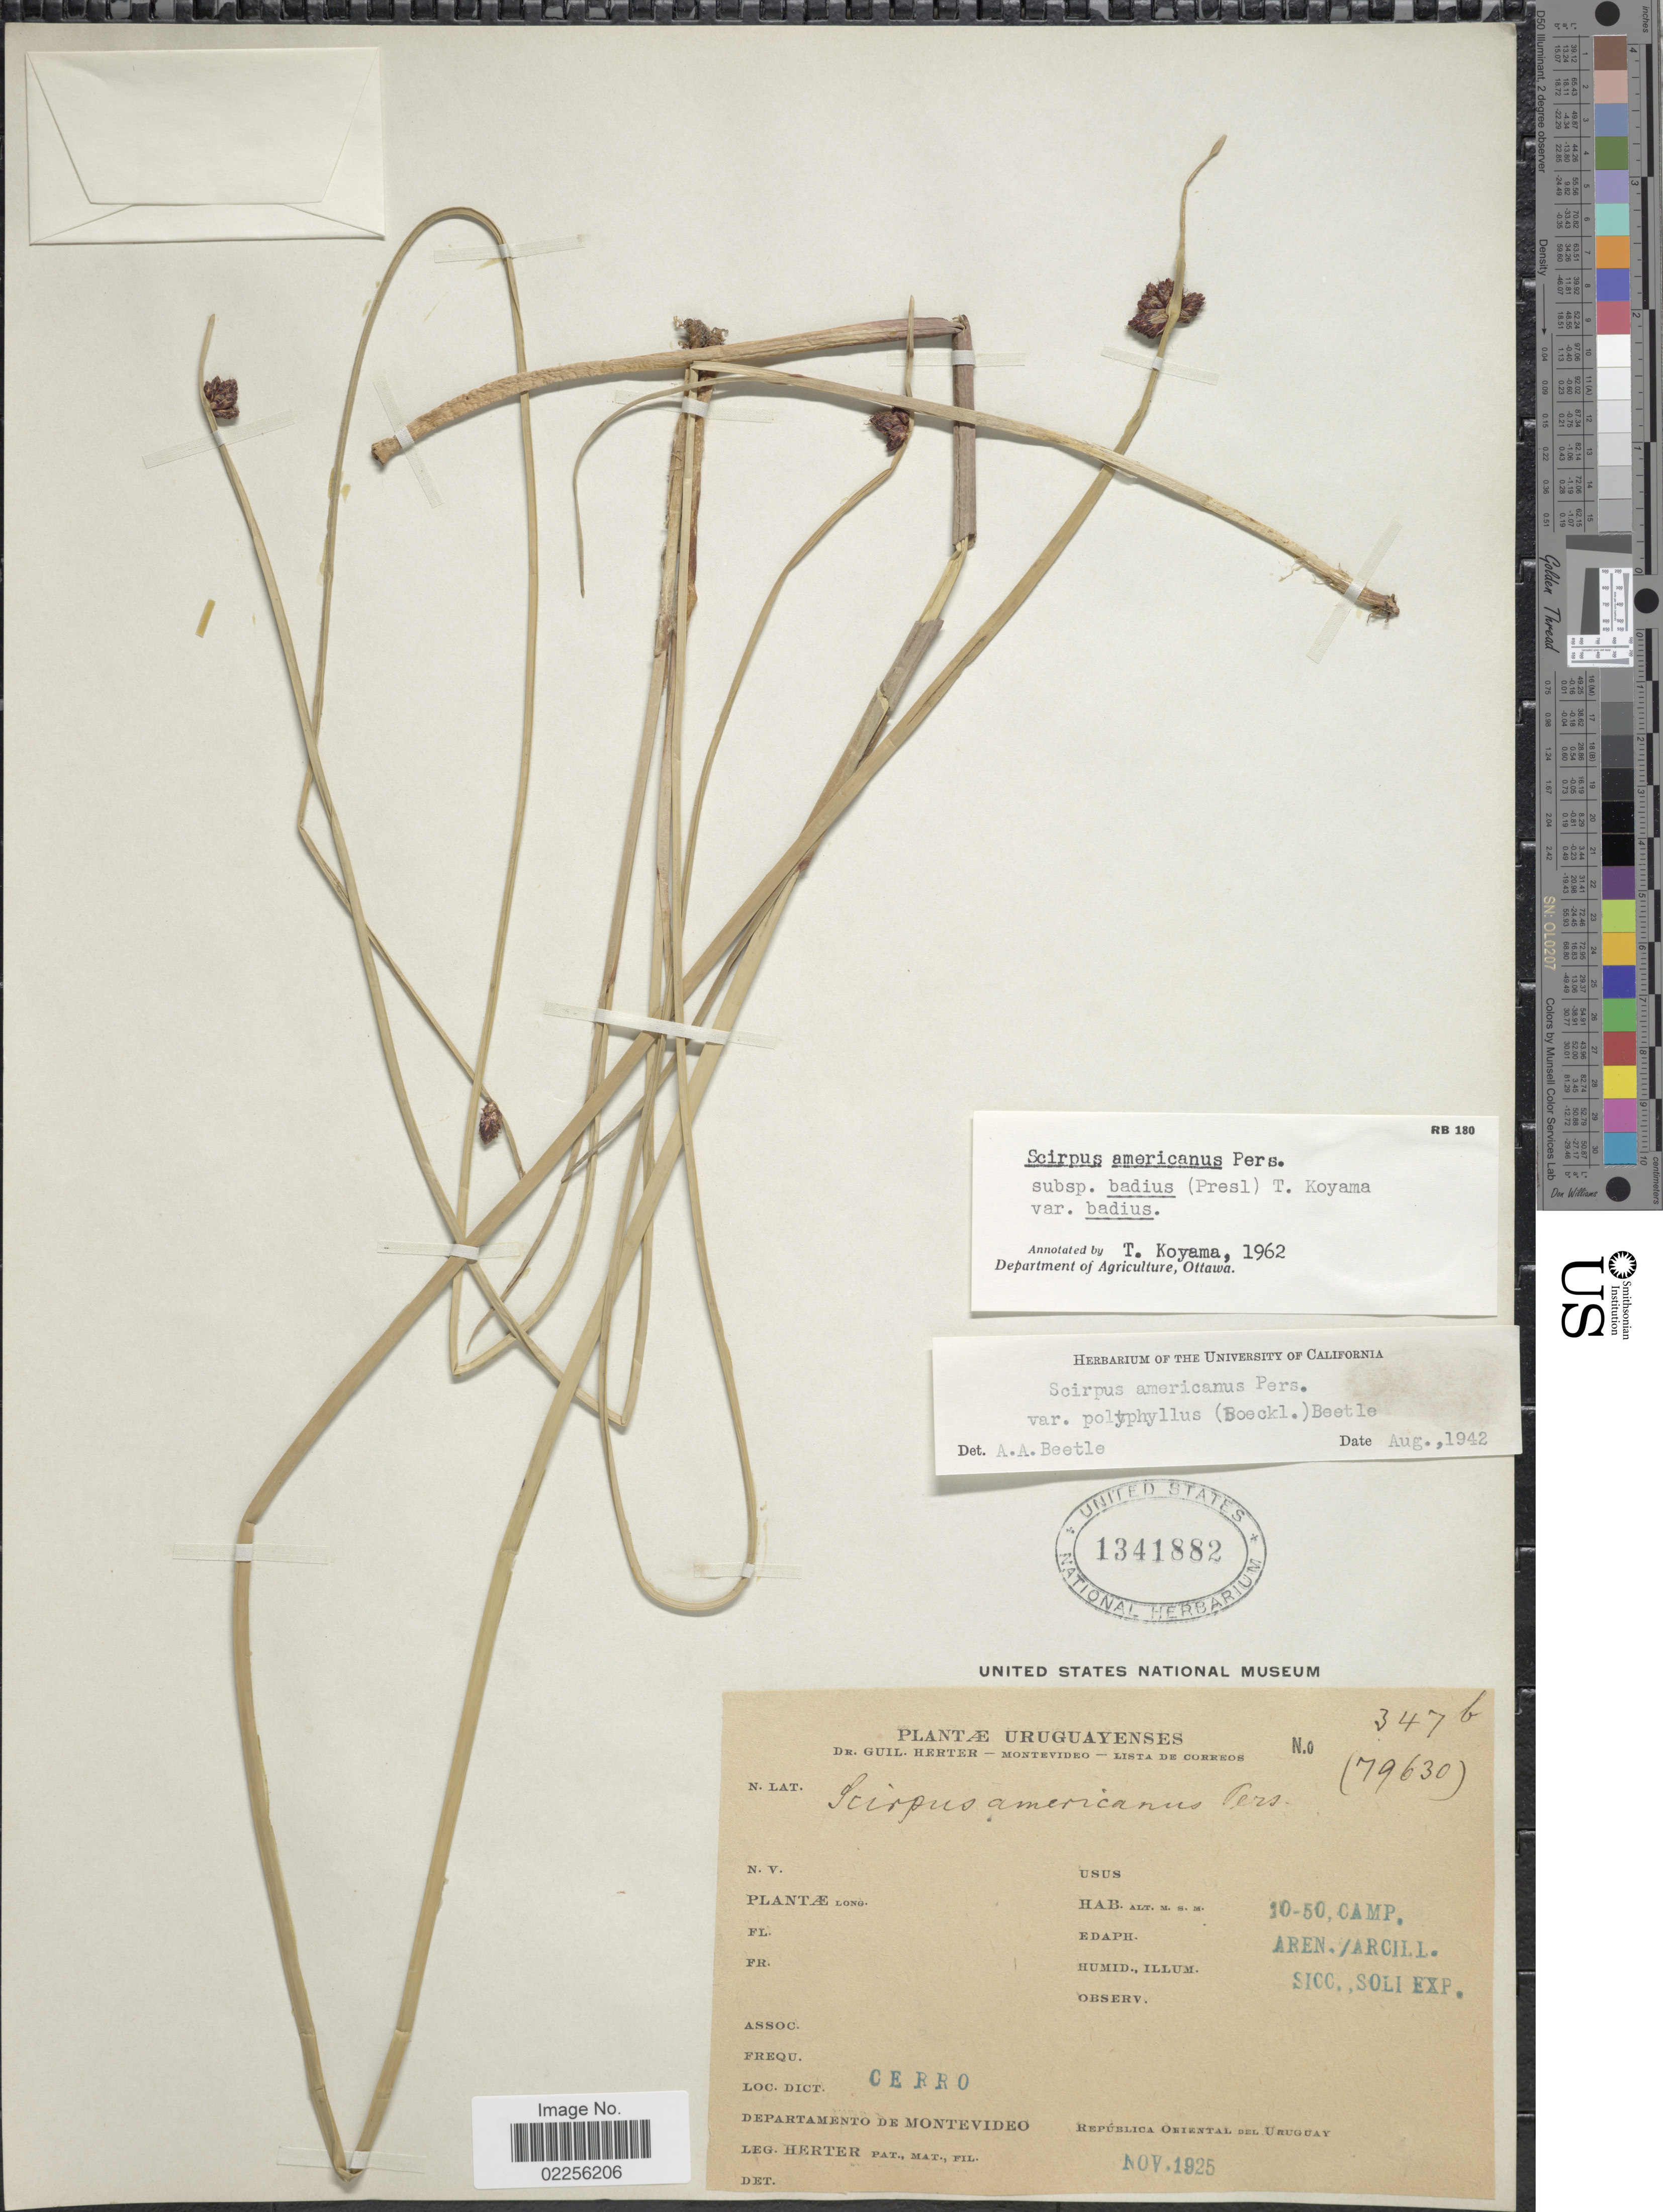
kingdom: Plantae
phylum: Tracheophyta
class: Liliopsida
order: Poales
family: Cyperaceae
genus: Schoenoplectus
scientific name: Schoenoplectus pungens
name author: (Vahl) Palla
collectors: W. G. Herter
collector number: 347b/79630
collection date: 1925-11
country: Uruguay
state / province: Montevideo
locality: Departamento de Montevideo, Cerro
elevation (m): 10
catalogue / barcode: US 1341882